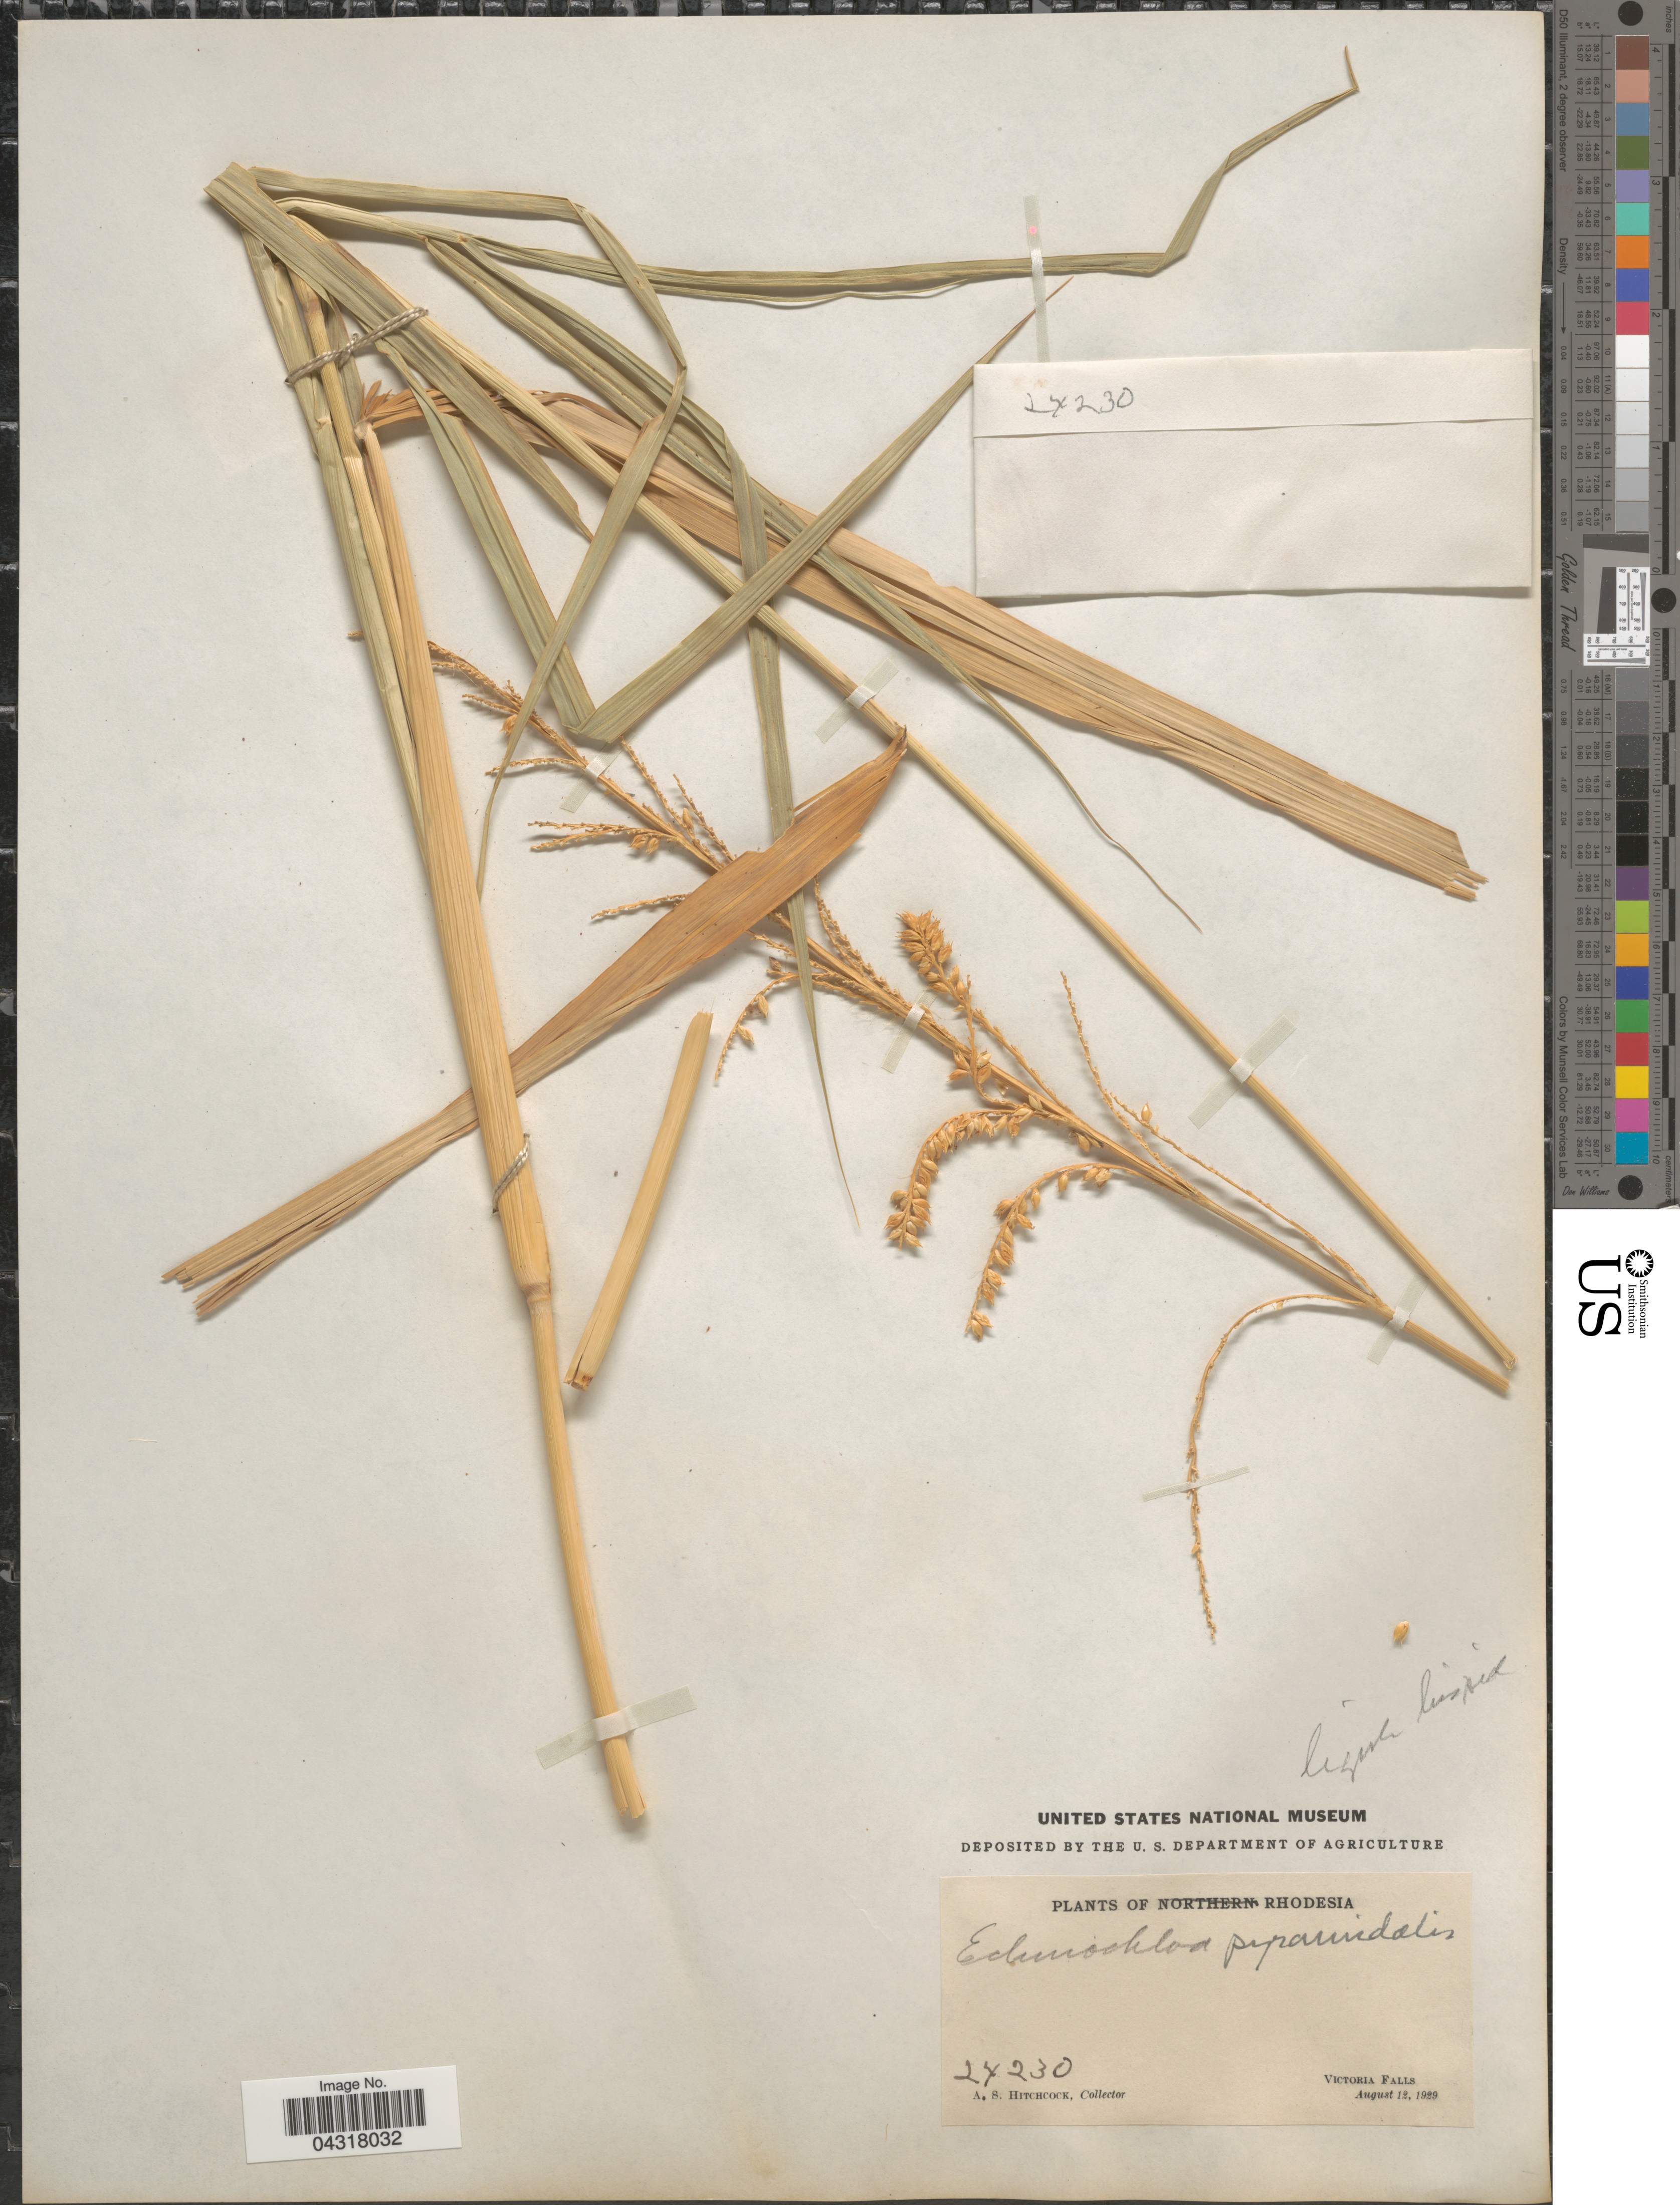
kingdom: Plantae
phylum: Tracheophyta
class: Liliopsida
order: Poales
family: Poaceae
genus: Echinochloa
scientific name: Echinochloa pyramidalis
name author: (Lam.) Hitchc. & Chase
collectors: A. S. Hitchcock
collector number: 24230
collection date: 1929-08-12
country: Zimbabwe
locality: Rhodesia. Victoria Falls.